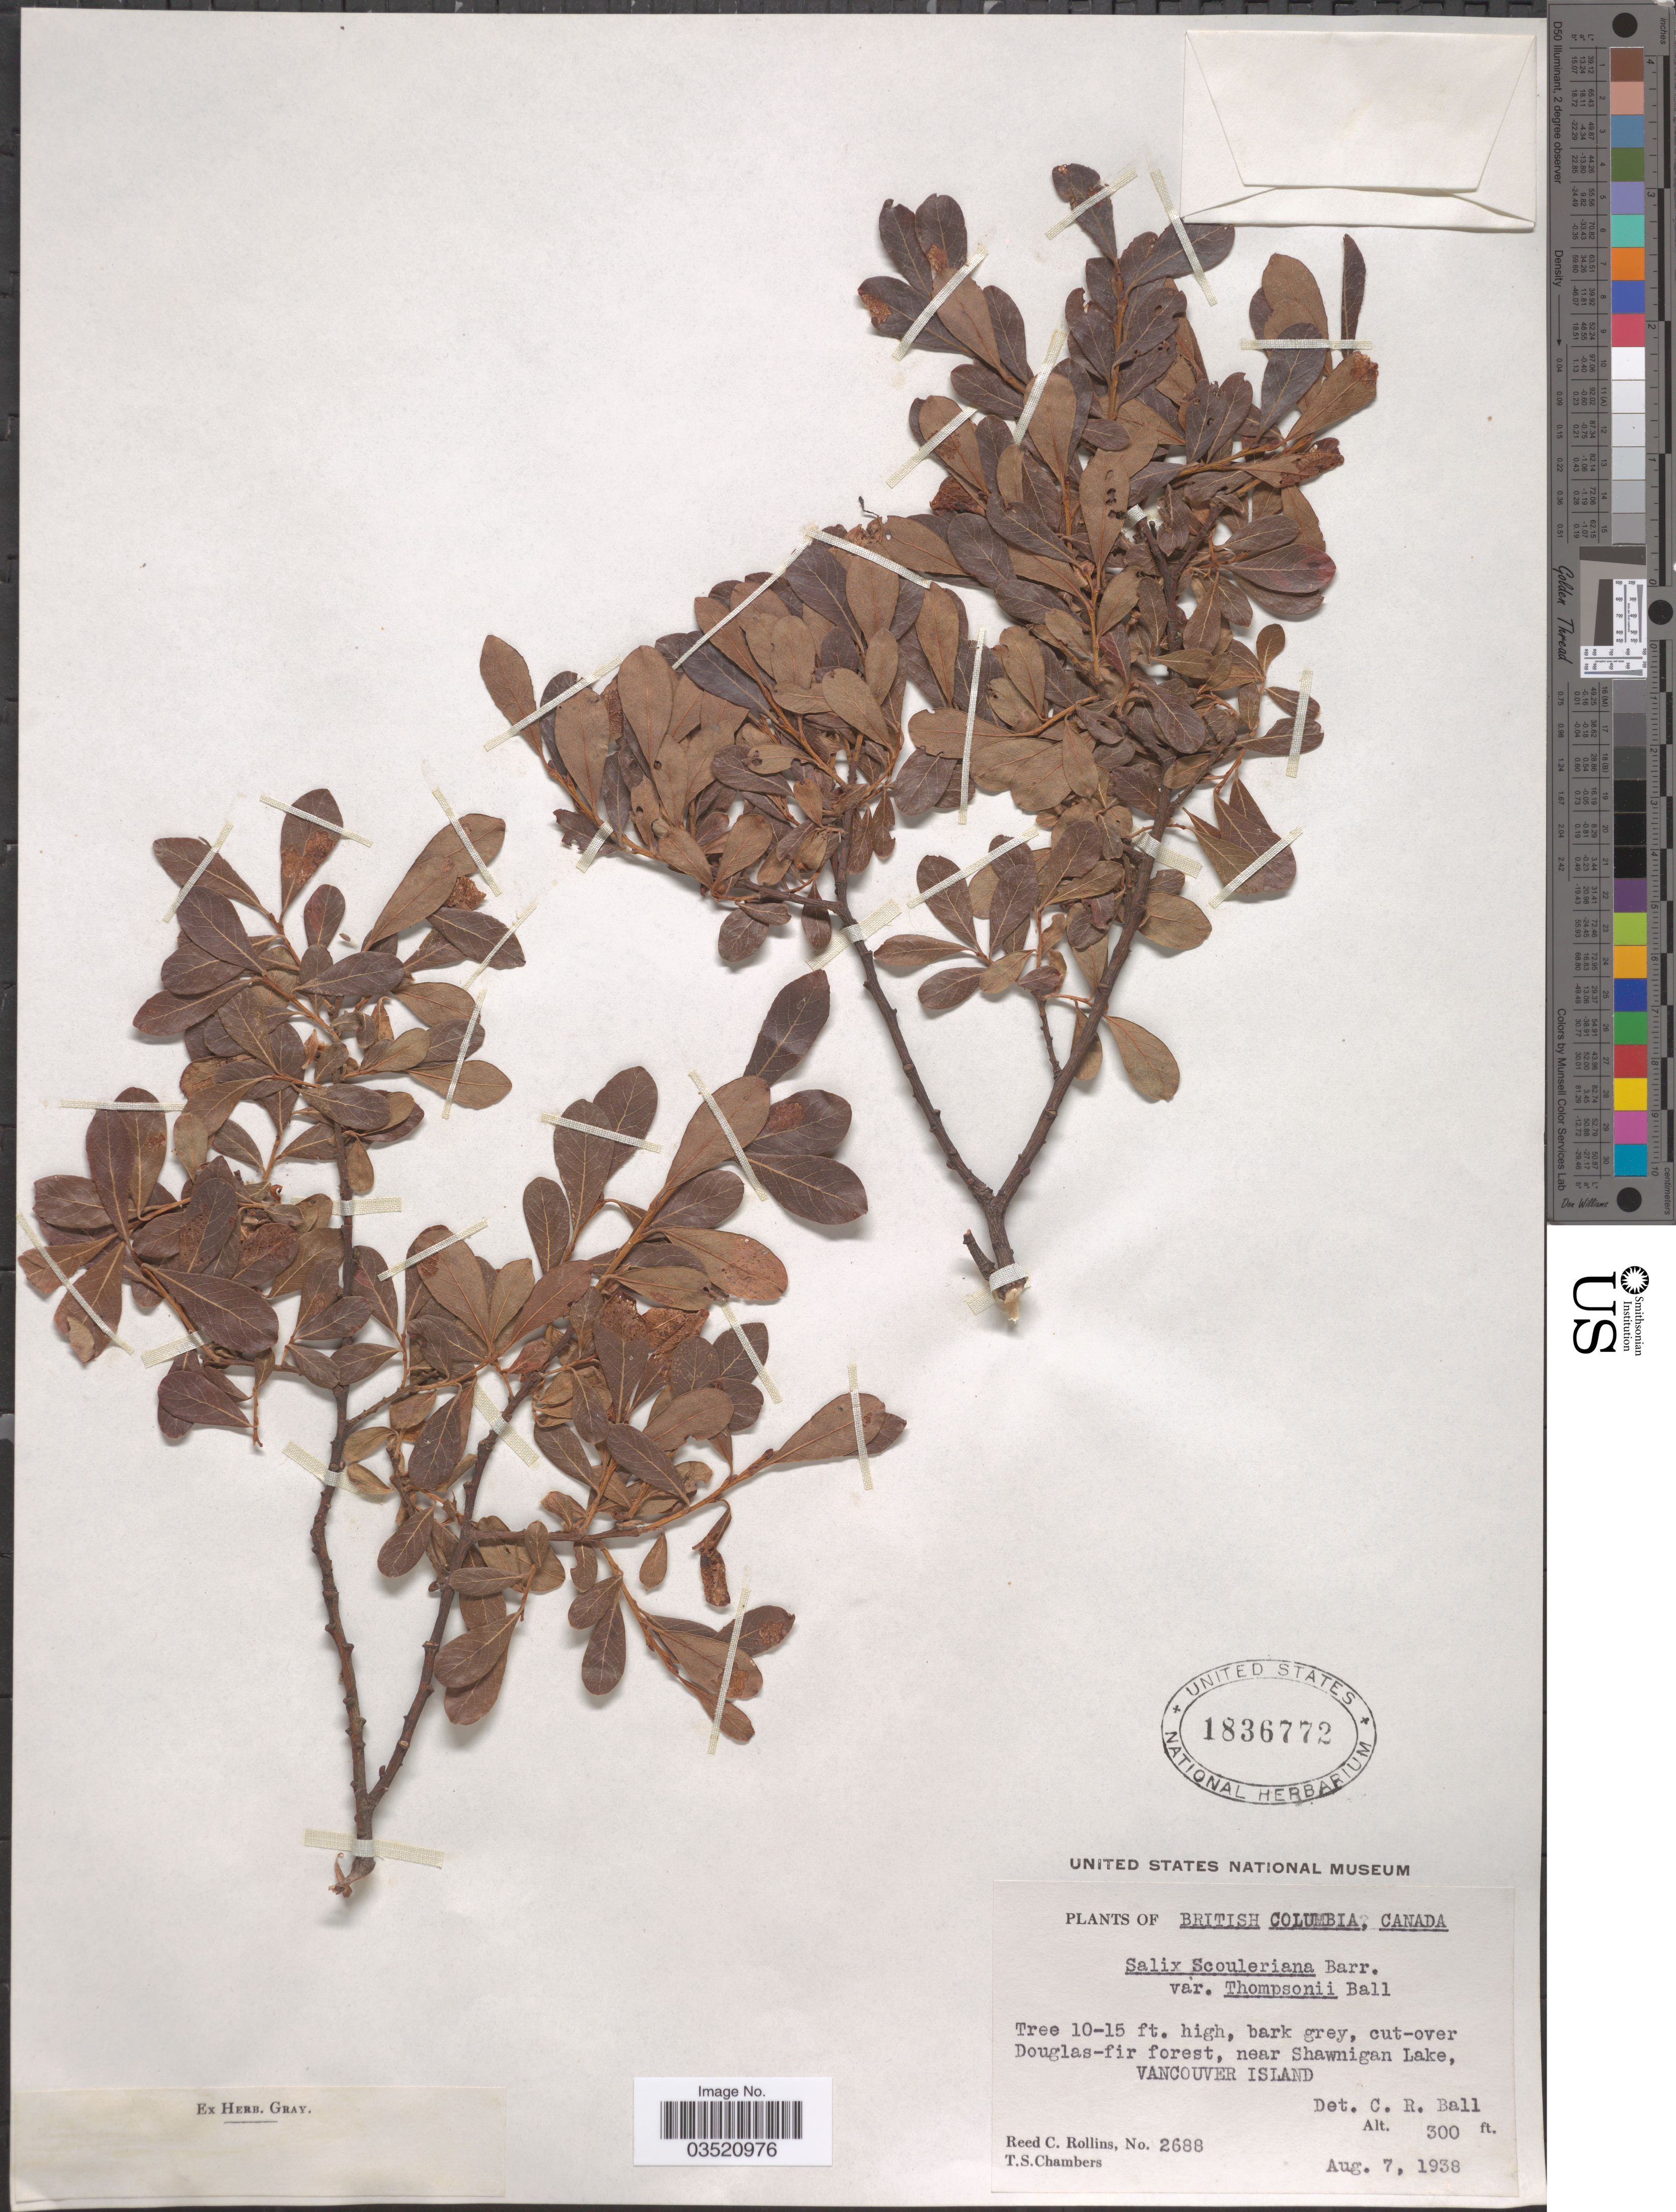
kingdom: Plantae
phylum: Tracheophyta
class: Magnoliopsida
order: Malpighiales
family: Salicaceae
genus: Salix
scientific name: Salix scouleriana var. thompsonii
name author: C.R. Ball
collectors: R. C. Rollins & T. Chambers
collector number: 2688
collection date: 1938-08-07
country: Canada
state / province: British Columbia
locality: Near Shawnigan Lake, Vancouver Island.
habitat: out over Douglas-fir forests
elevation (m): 91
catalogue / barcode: US 1836772